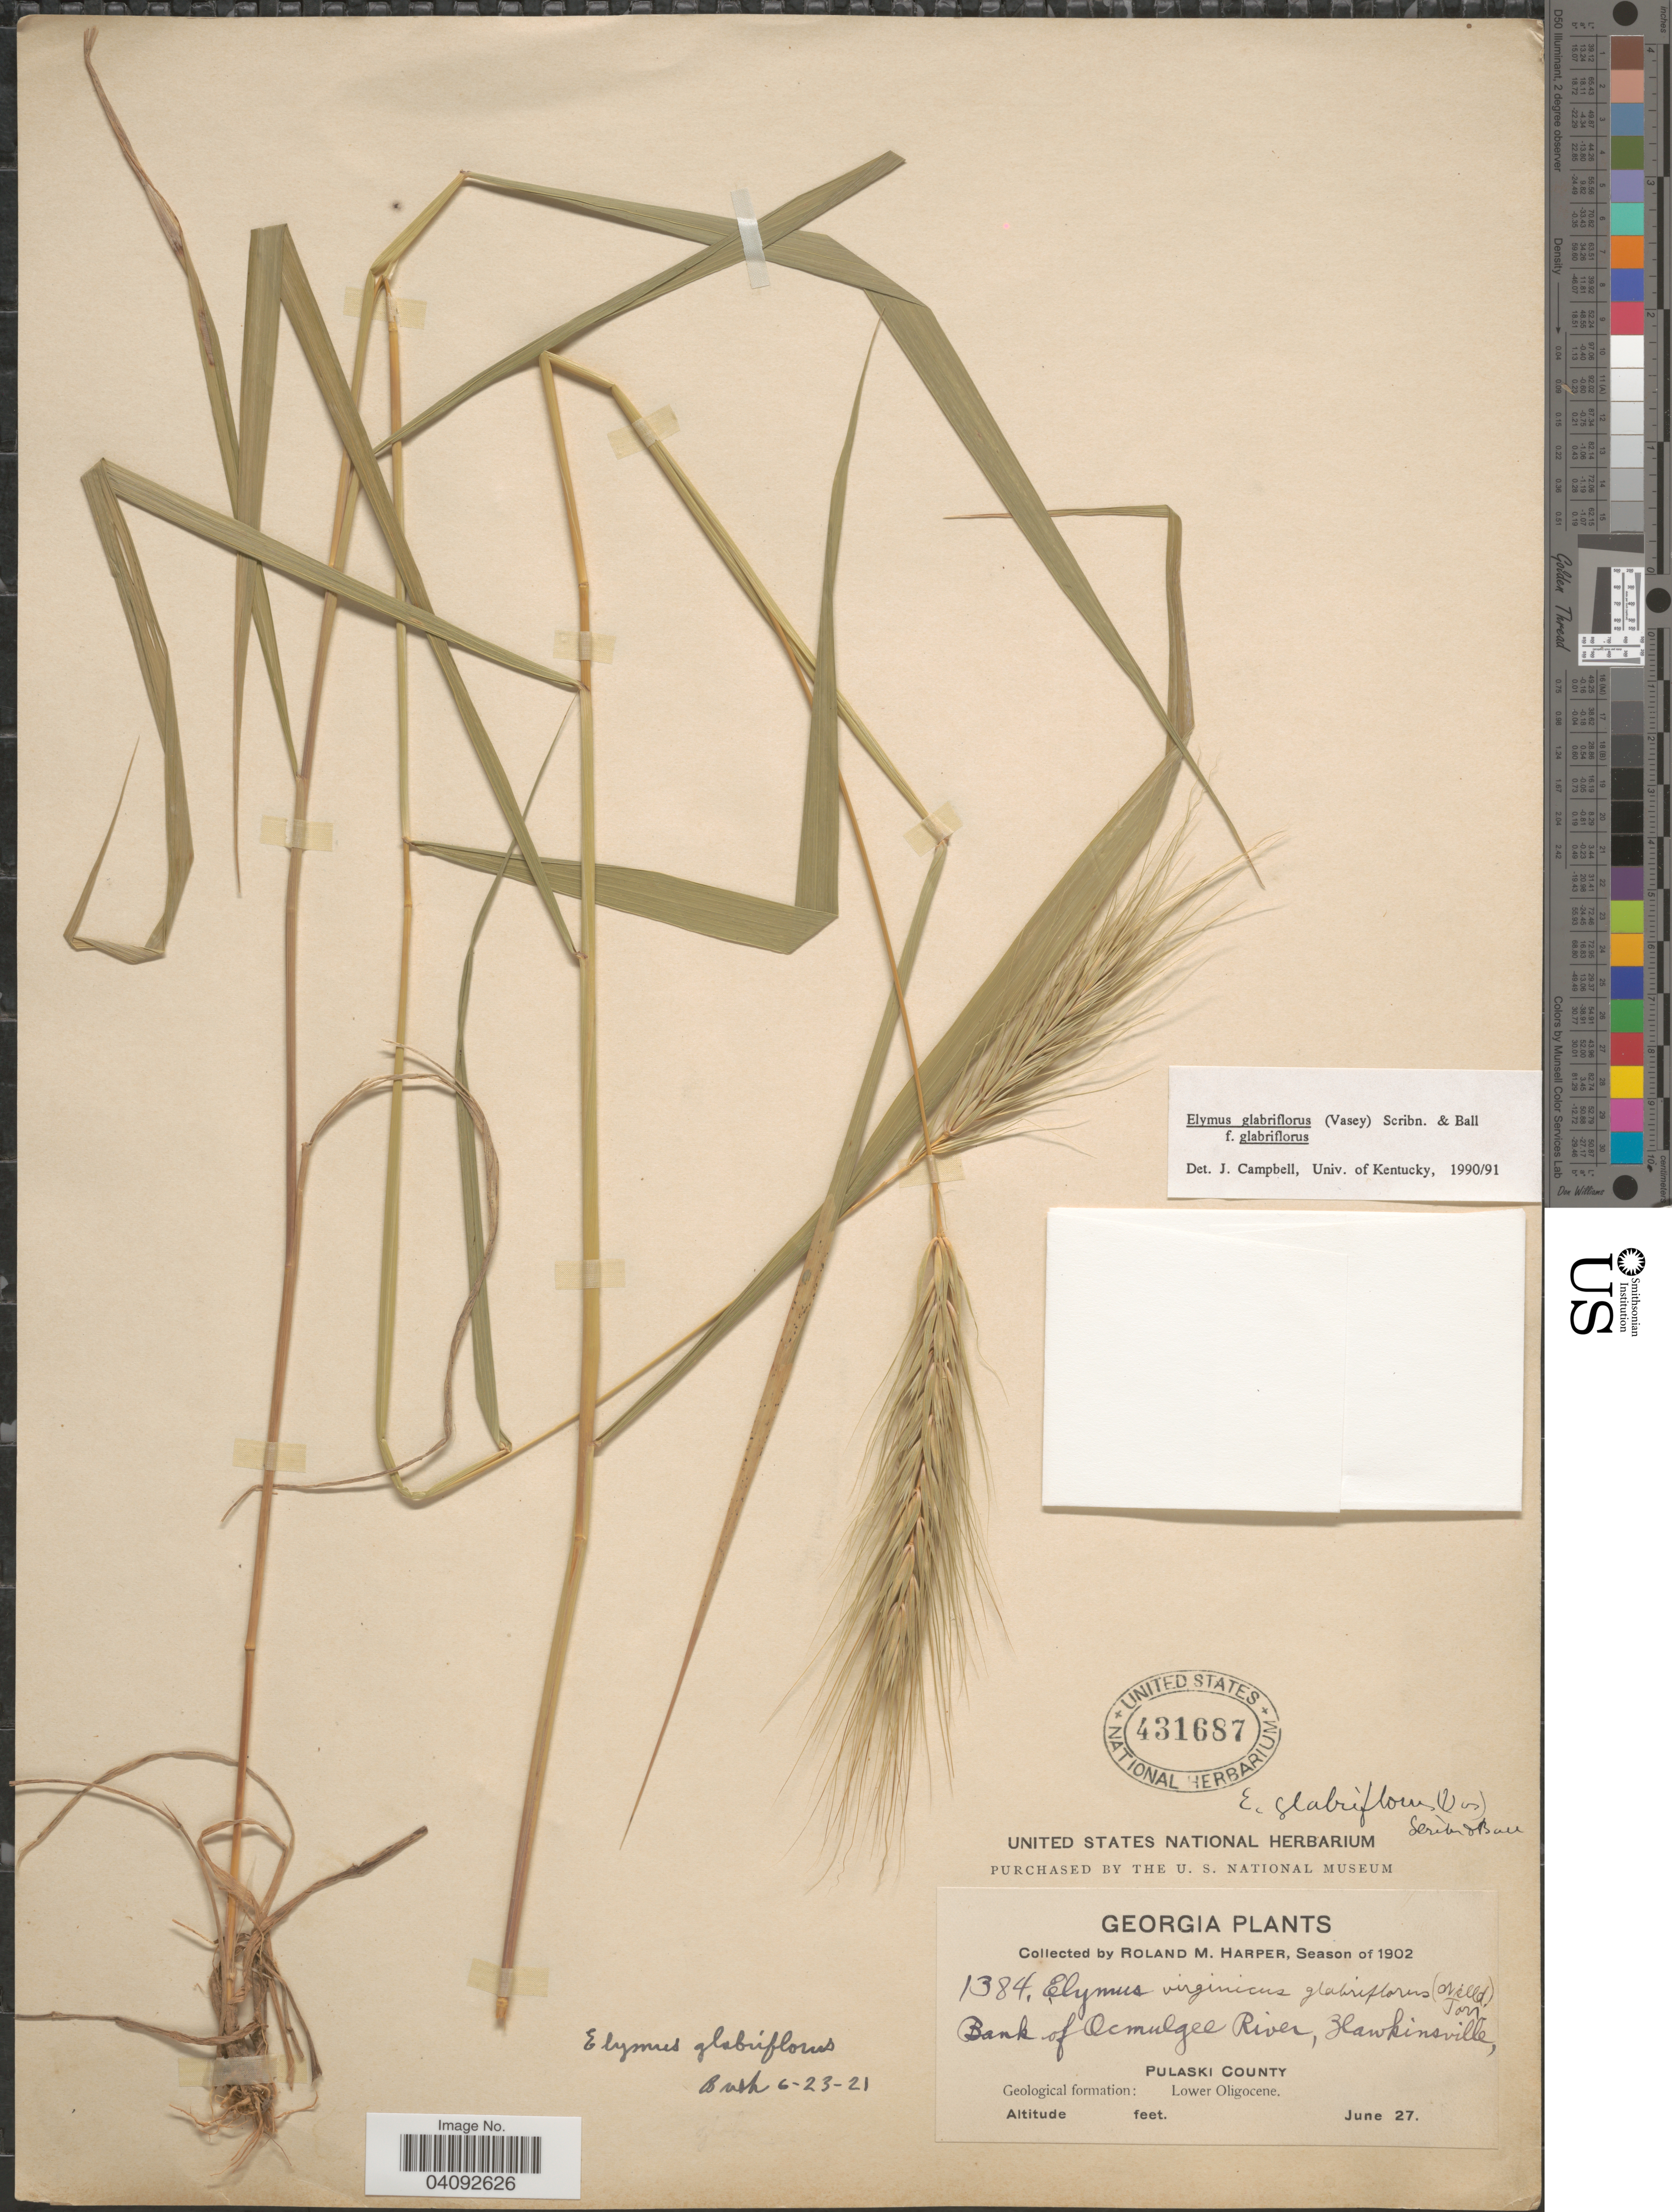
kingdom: Plantae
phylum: Tracheophyta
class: Liliopsida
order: Poales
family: Poaceae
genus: Elymus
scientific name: Elymus glabriflorus var. glabriflorus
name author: (Vasey ex L.H. Dewey) Scribn. & C.R. Ball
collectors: R. M. Harper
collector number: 1384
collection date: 1902-06-27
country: United States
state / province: Georgia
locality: Bank of Ocmulgee River, Hawkinsville, Pulaski County.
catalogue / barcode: US 431687